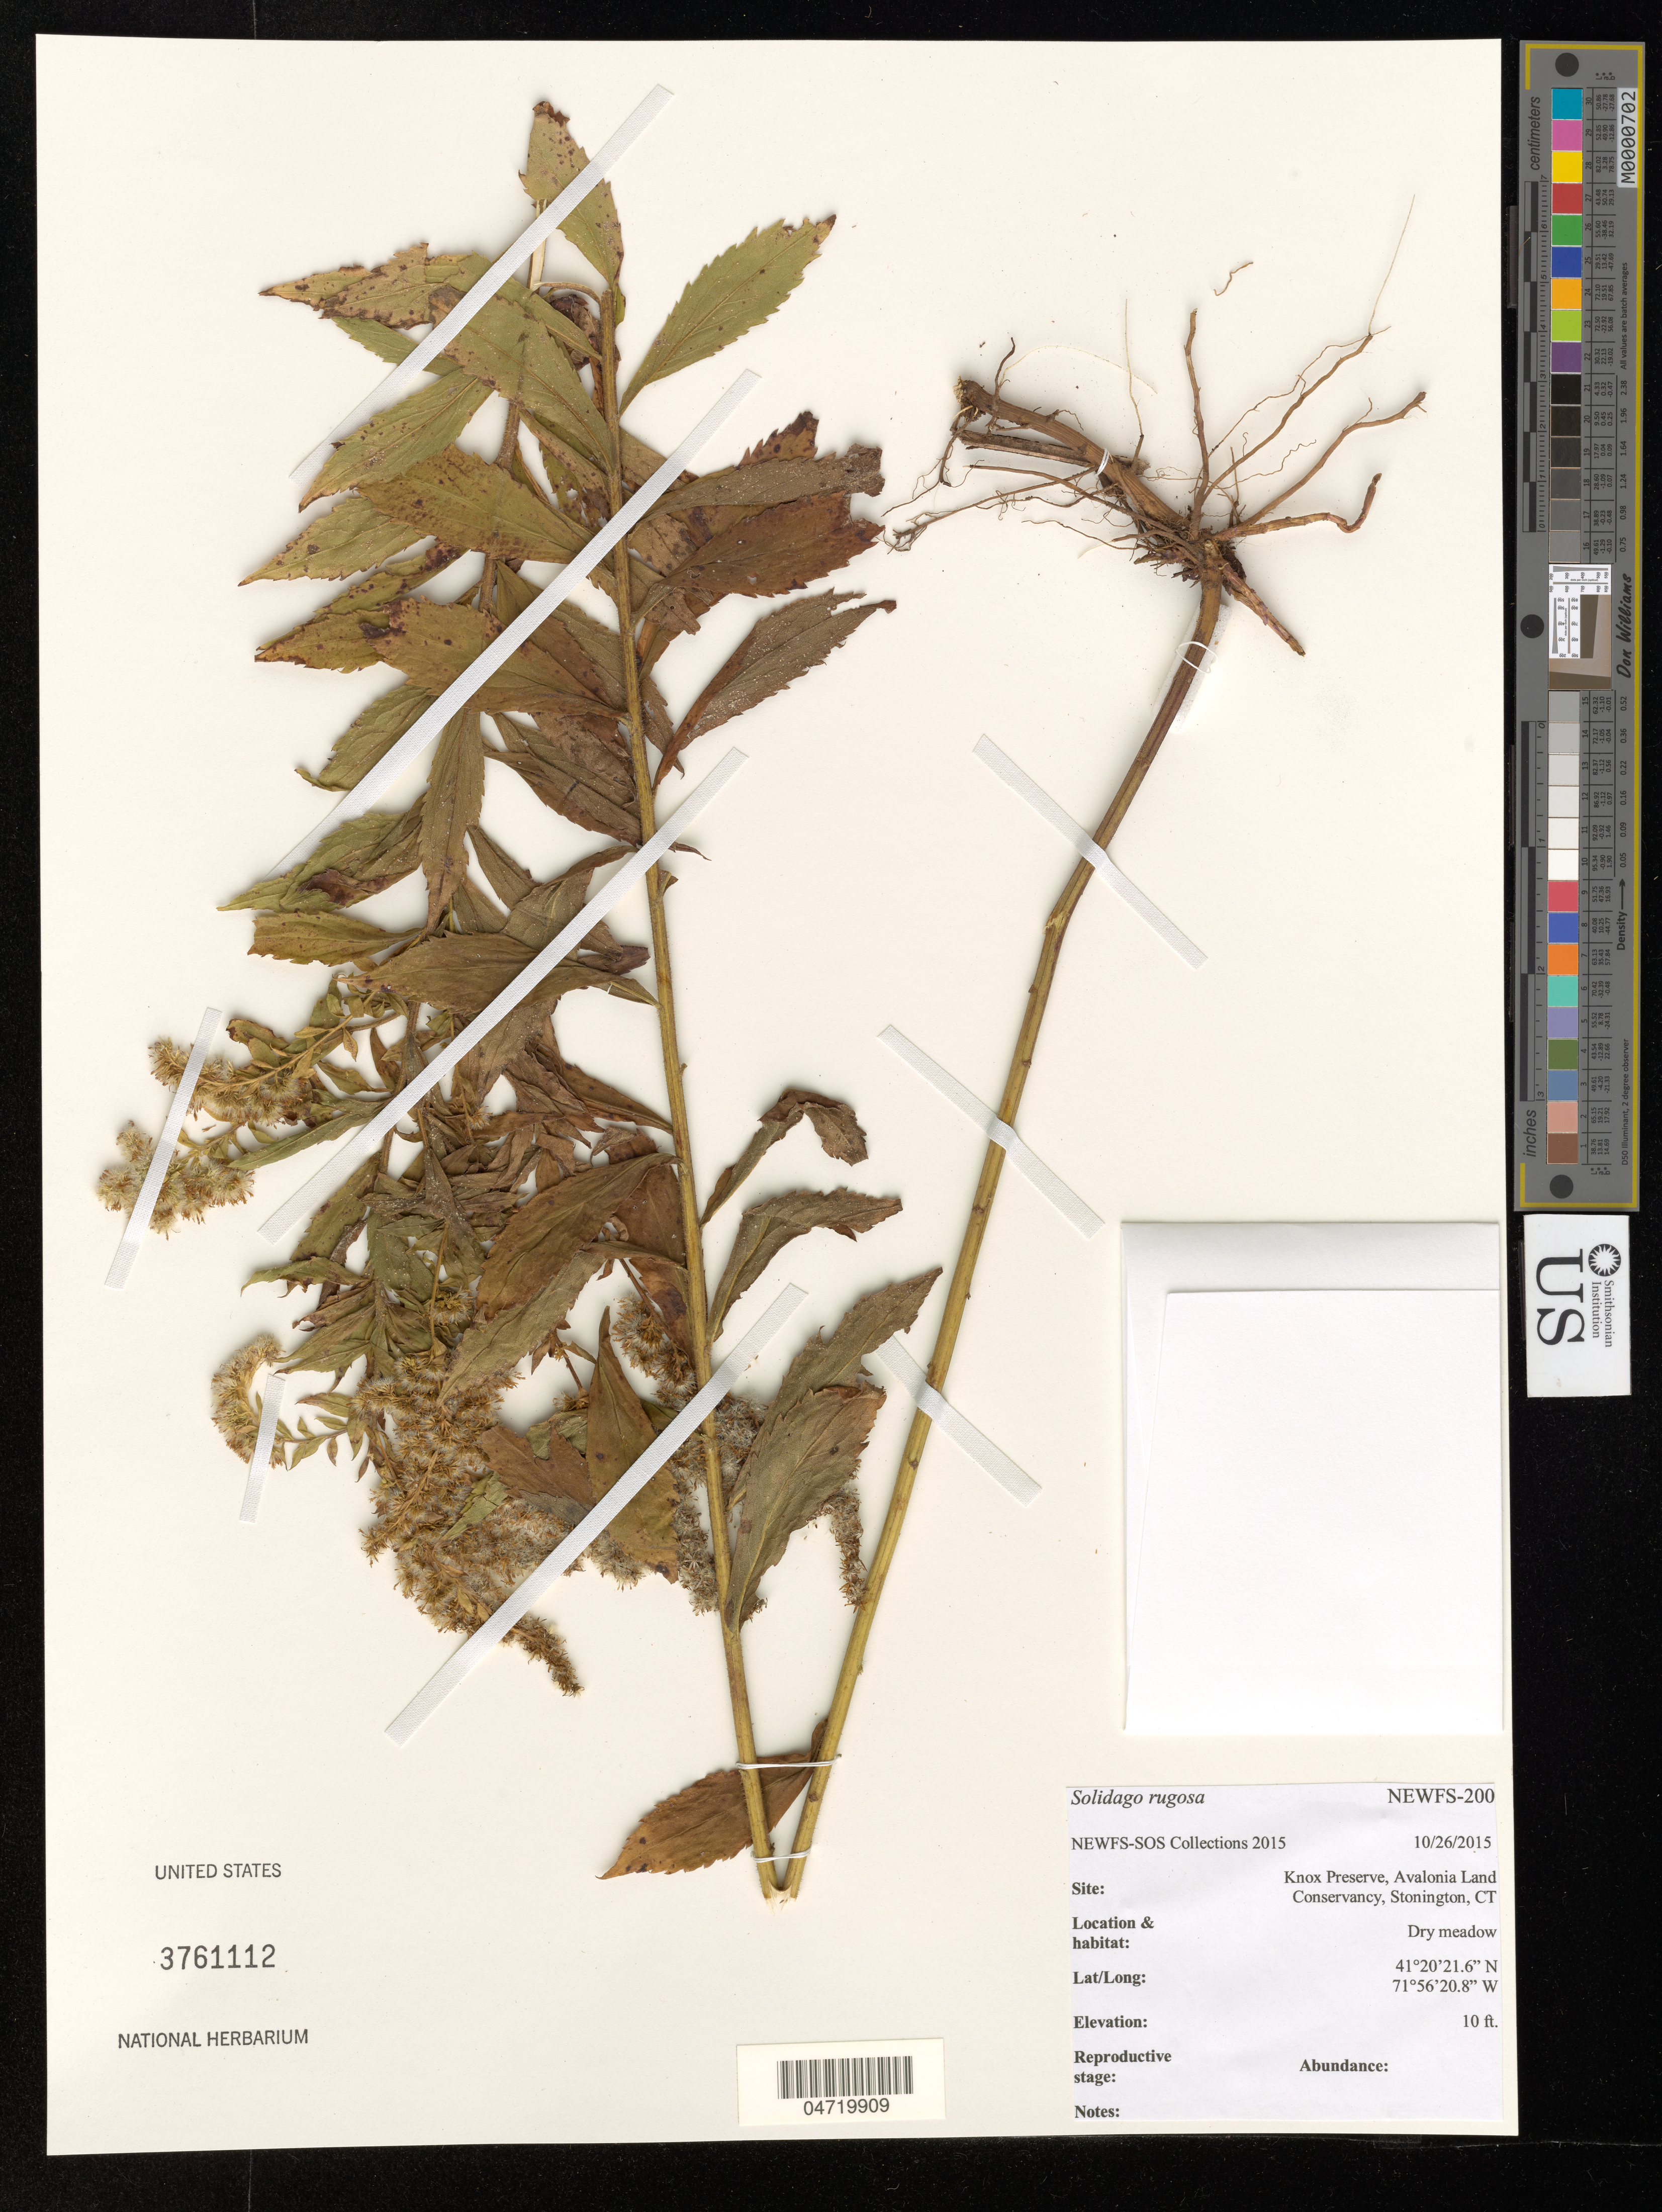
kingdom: Plantae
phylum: Tracheophyta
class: Magnoliopsida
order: Asterales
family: Asteraceae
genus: Solidago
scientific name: Solidago rugosa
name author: Mill.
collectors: NEWFS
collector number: NEWFS-200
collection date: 2015-10-26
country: United States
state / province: Connecticut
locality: Knox Preserve, Avalonia Land Conservancy, Stonington.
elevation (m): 3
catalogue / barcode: US 3761112